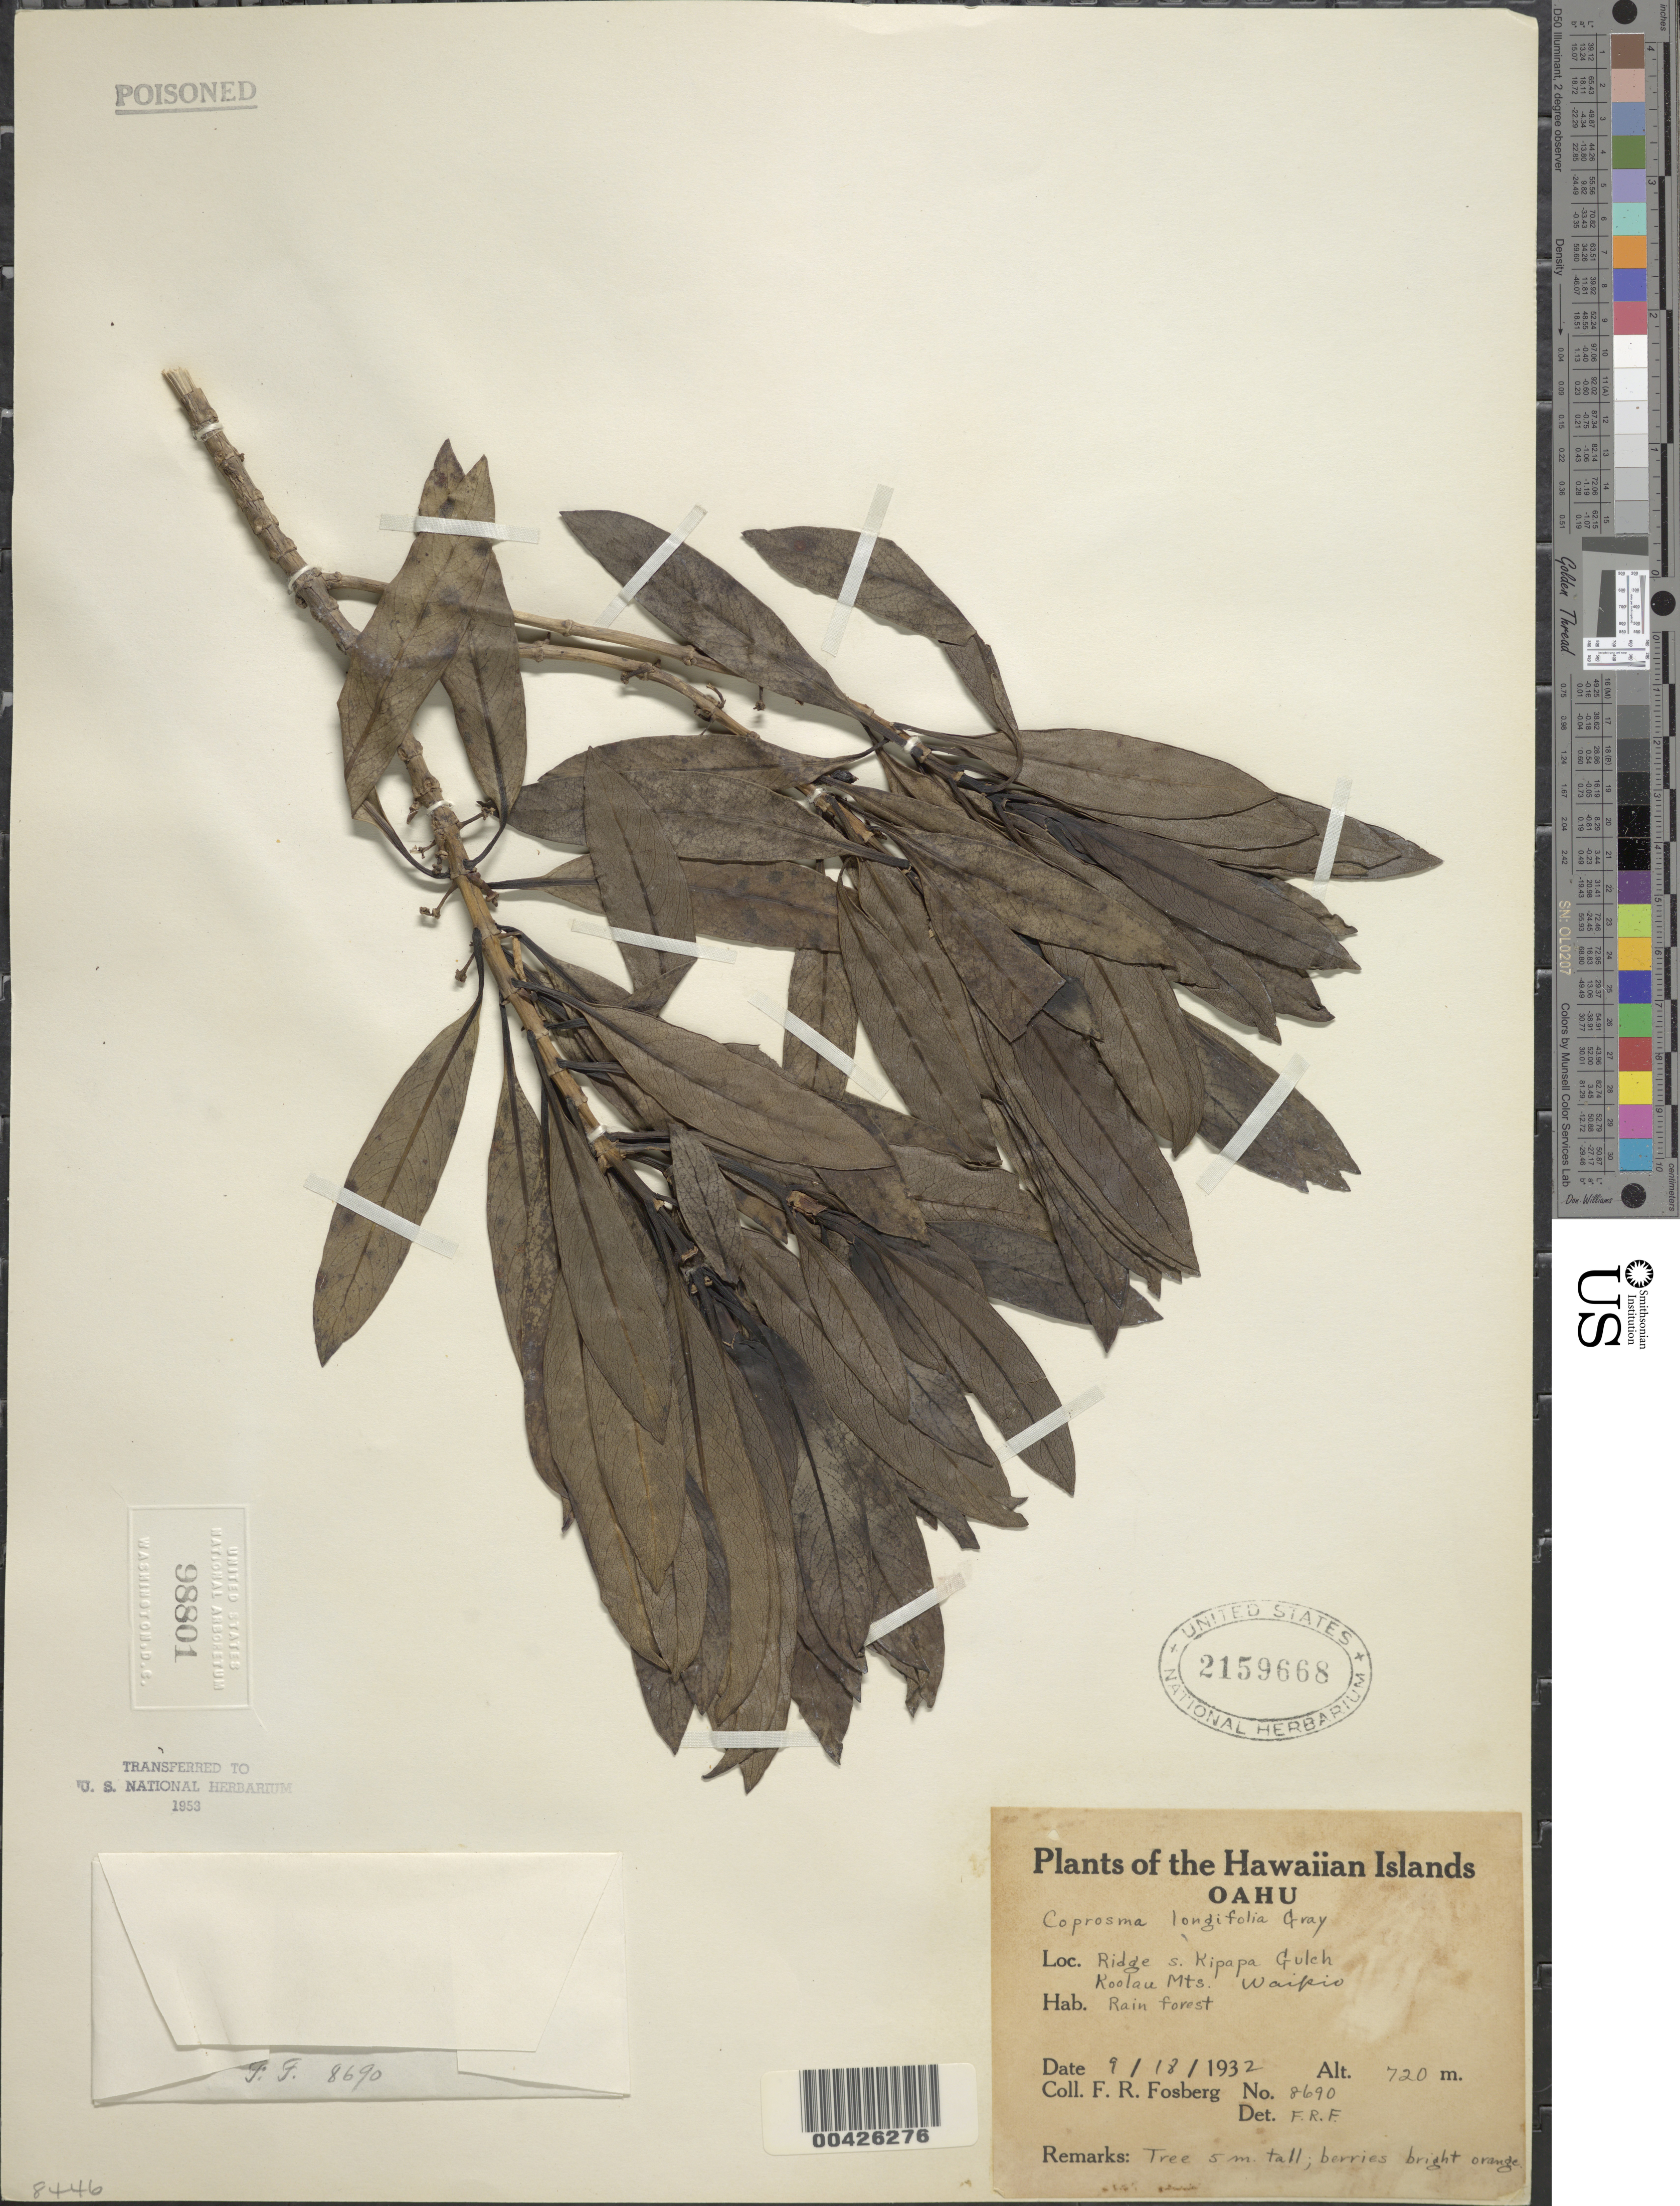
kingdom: Plantae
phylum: Tracheophyta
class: Magnoliopsida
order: Gentianales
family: Rubiaceae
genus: Coprosma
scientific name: Coprosma longifolia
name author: A. Gray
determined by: Fosberg, F. R.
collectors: F. R. Fosberg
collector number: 8690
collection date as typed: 18 Sep 1932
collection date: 1932-09-18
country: United States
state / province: Hawaii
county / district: Honolulu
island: Oahu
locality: Ridge south Kipapa Gulch, Koolau Mountains, Waipio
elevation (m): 720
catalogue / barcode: US 2159668